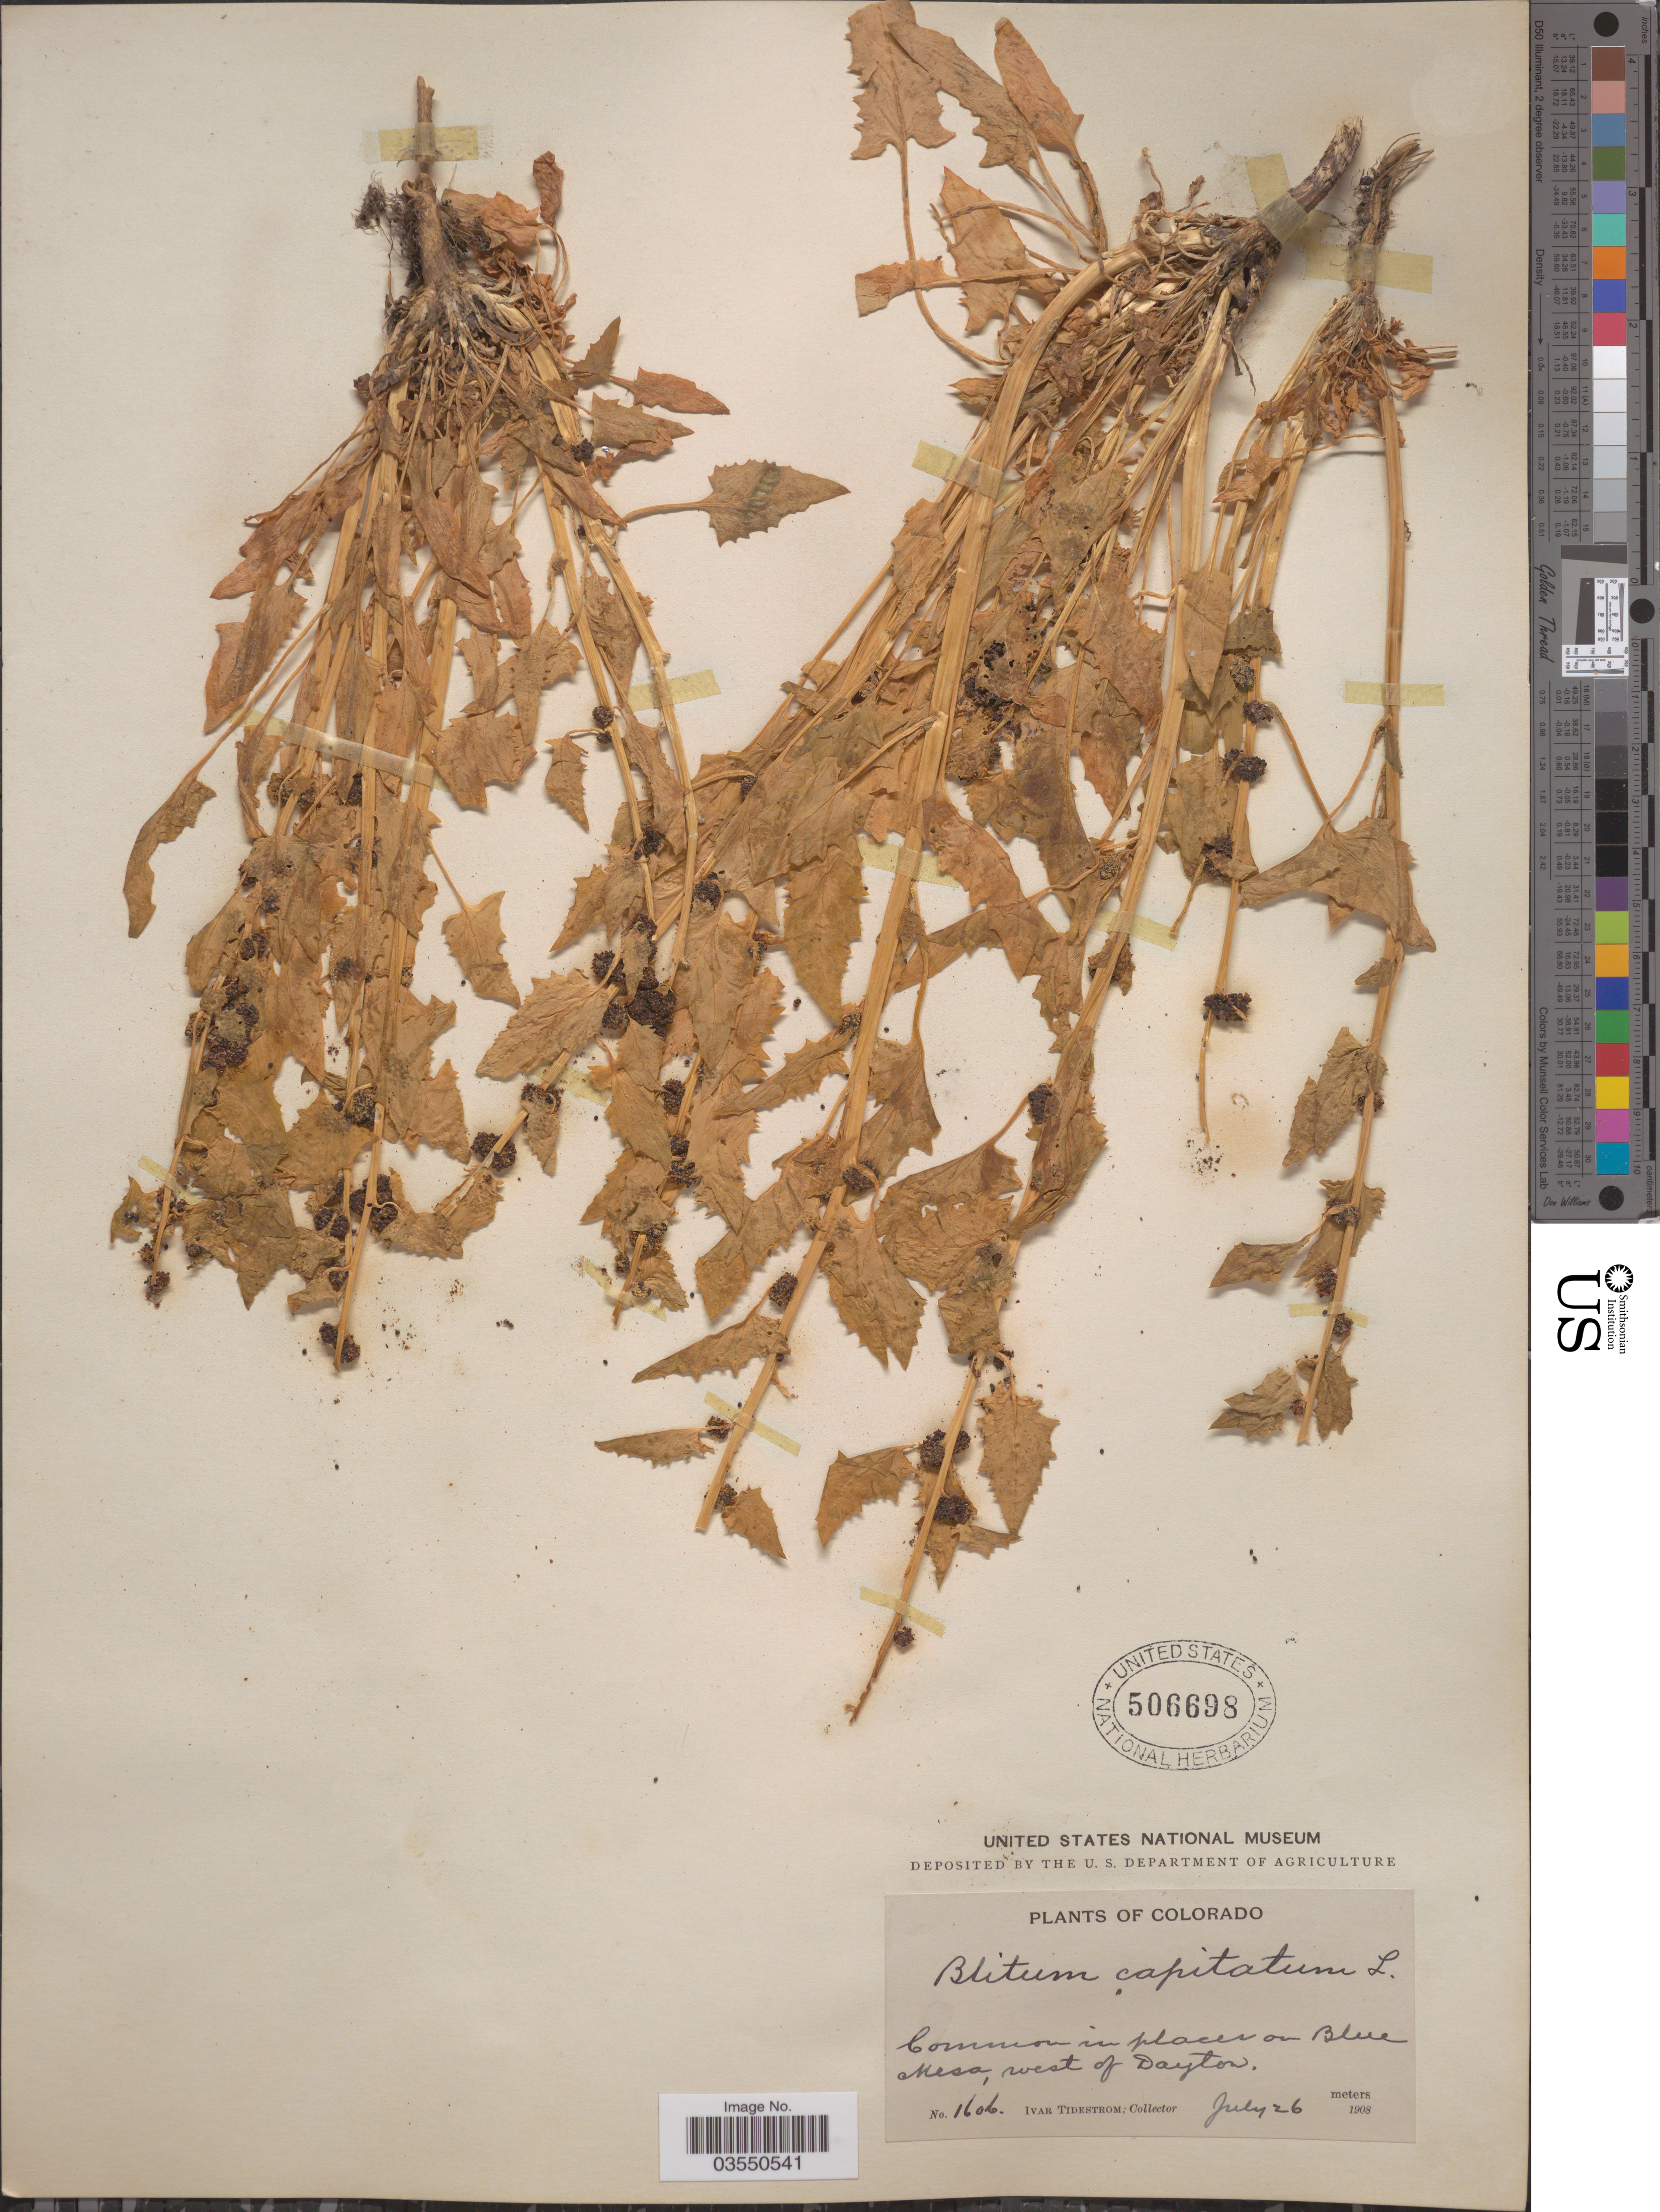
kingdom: Plantae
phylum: Tracheophyta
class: Magnoliopsida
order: Caryophyllales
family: Amaranthaceae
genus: Blitum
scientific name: Blitum capitatum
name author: L.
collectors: I. F. Tidestrom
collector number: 1606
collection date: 1908-07-26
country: United States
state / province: Colorado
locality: Common in places on Blue Mesa, west of Dayton.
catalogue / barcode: US 506698